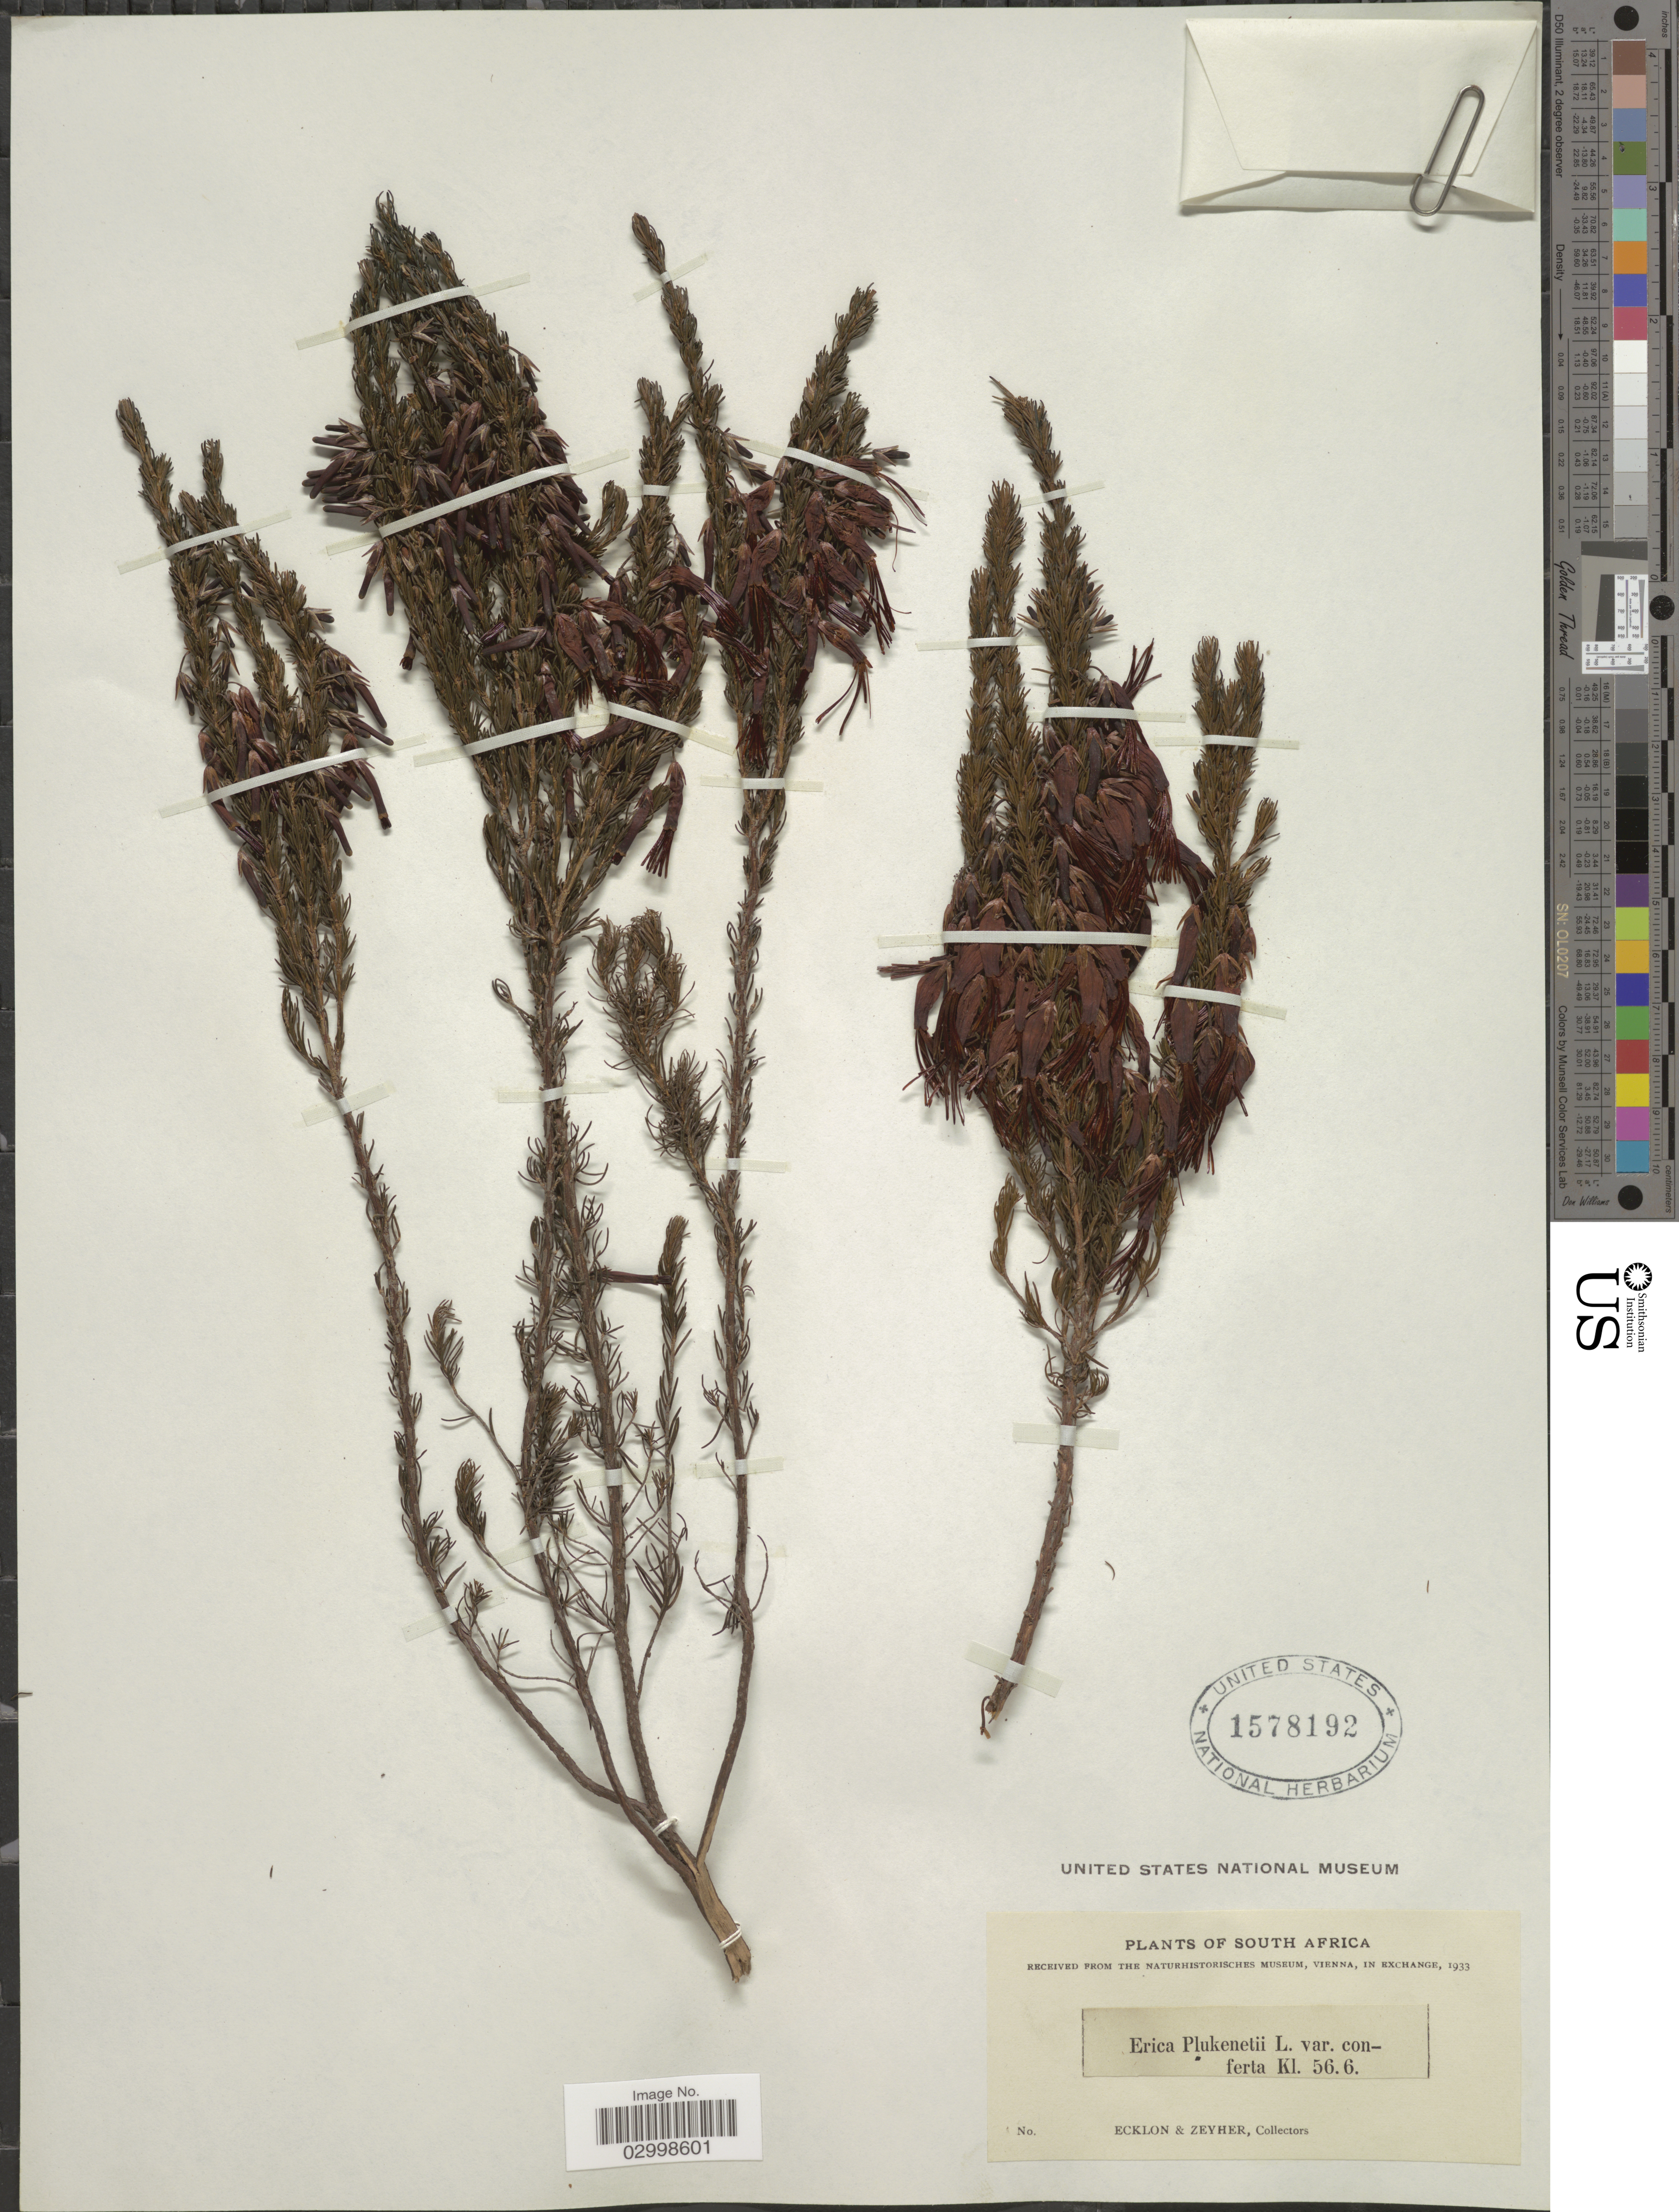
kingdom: Plantae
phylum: Tracheophyta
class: Magnoliopsida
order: Ericales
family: Ericaceae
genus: Erica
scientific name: Erica plukenetii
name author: L.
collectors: -. Ecklon & -. Zeyher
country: South Africa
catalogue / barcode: US 1578192